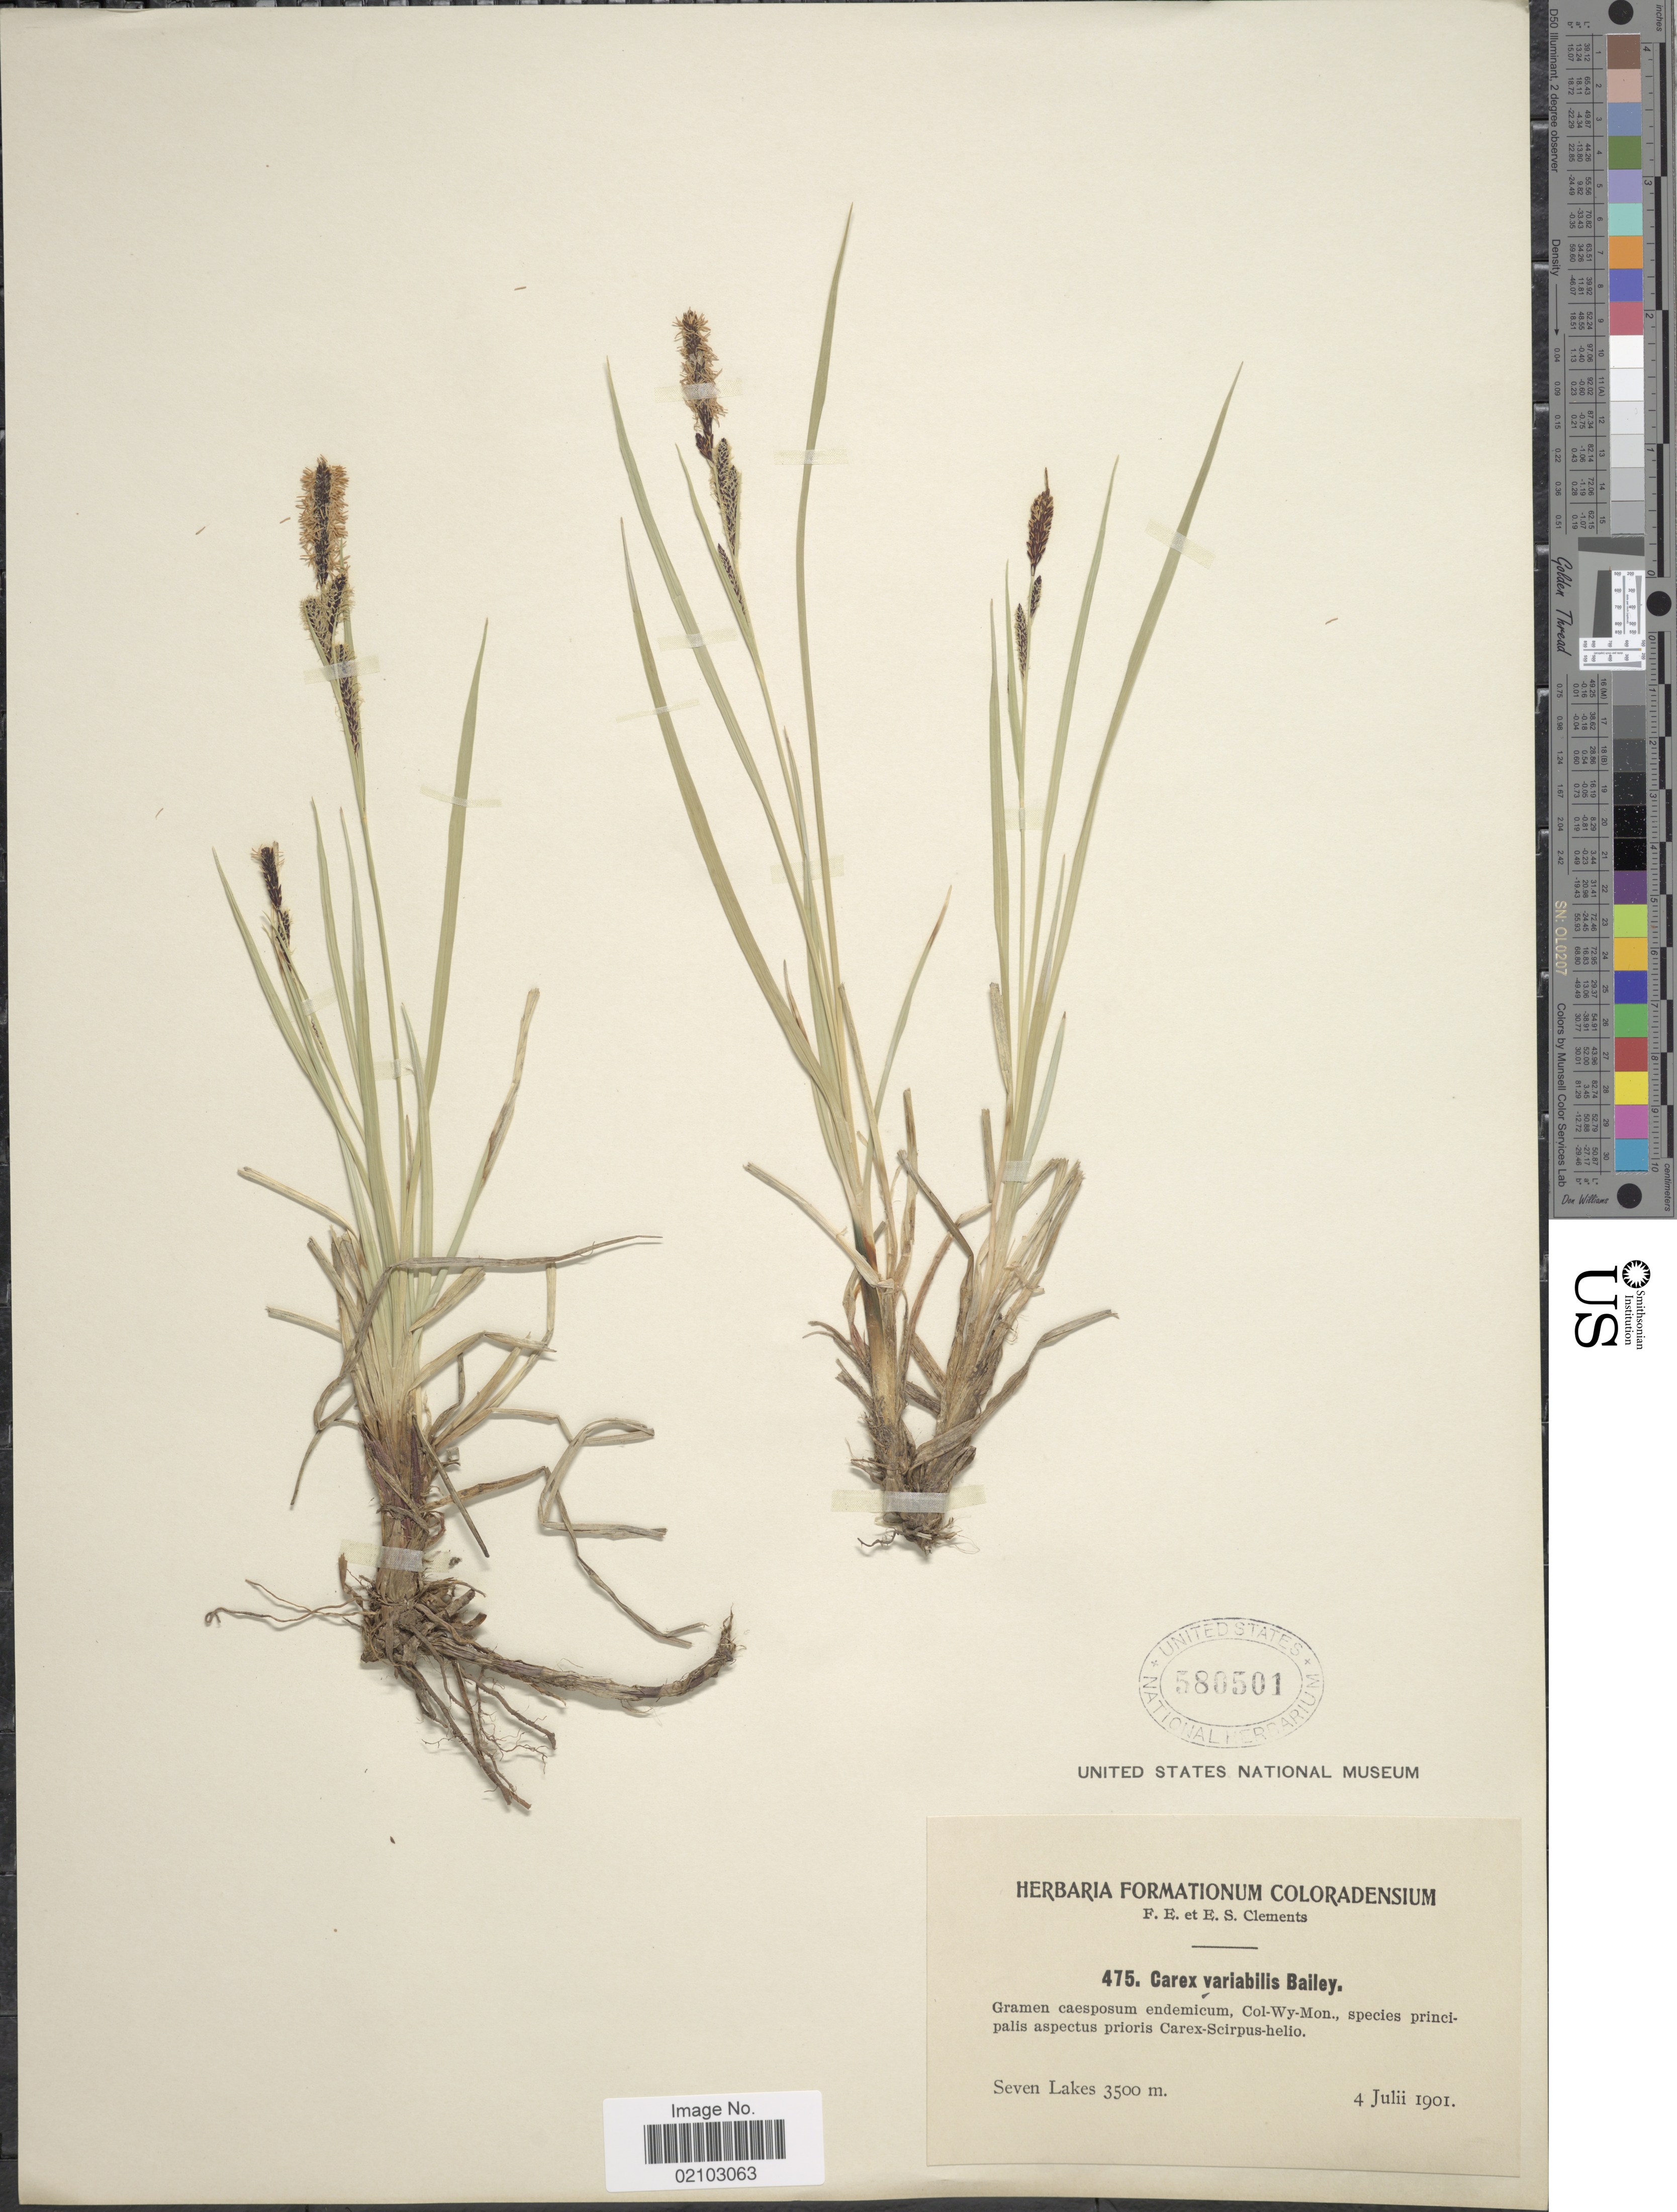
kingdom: Plantae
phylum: Tracheophyta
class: Liliopsida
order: Poales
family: Cyperaceae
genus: Carex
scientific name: Carex aquatilis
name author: Wahlenb.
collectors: F. E. Clements & E. S. Clements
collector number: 475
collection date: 1901-07-04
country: United States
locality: Seven Lakes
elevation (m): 3500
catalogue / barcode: US 580501